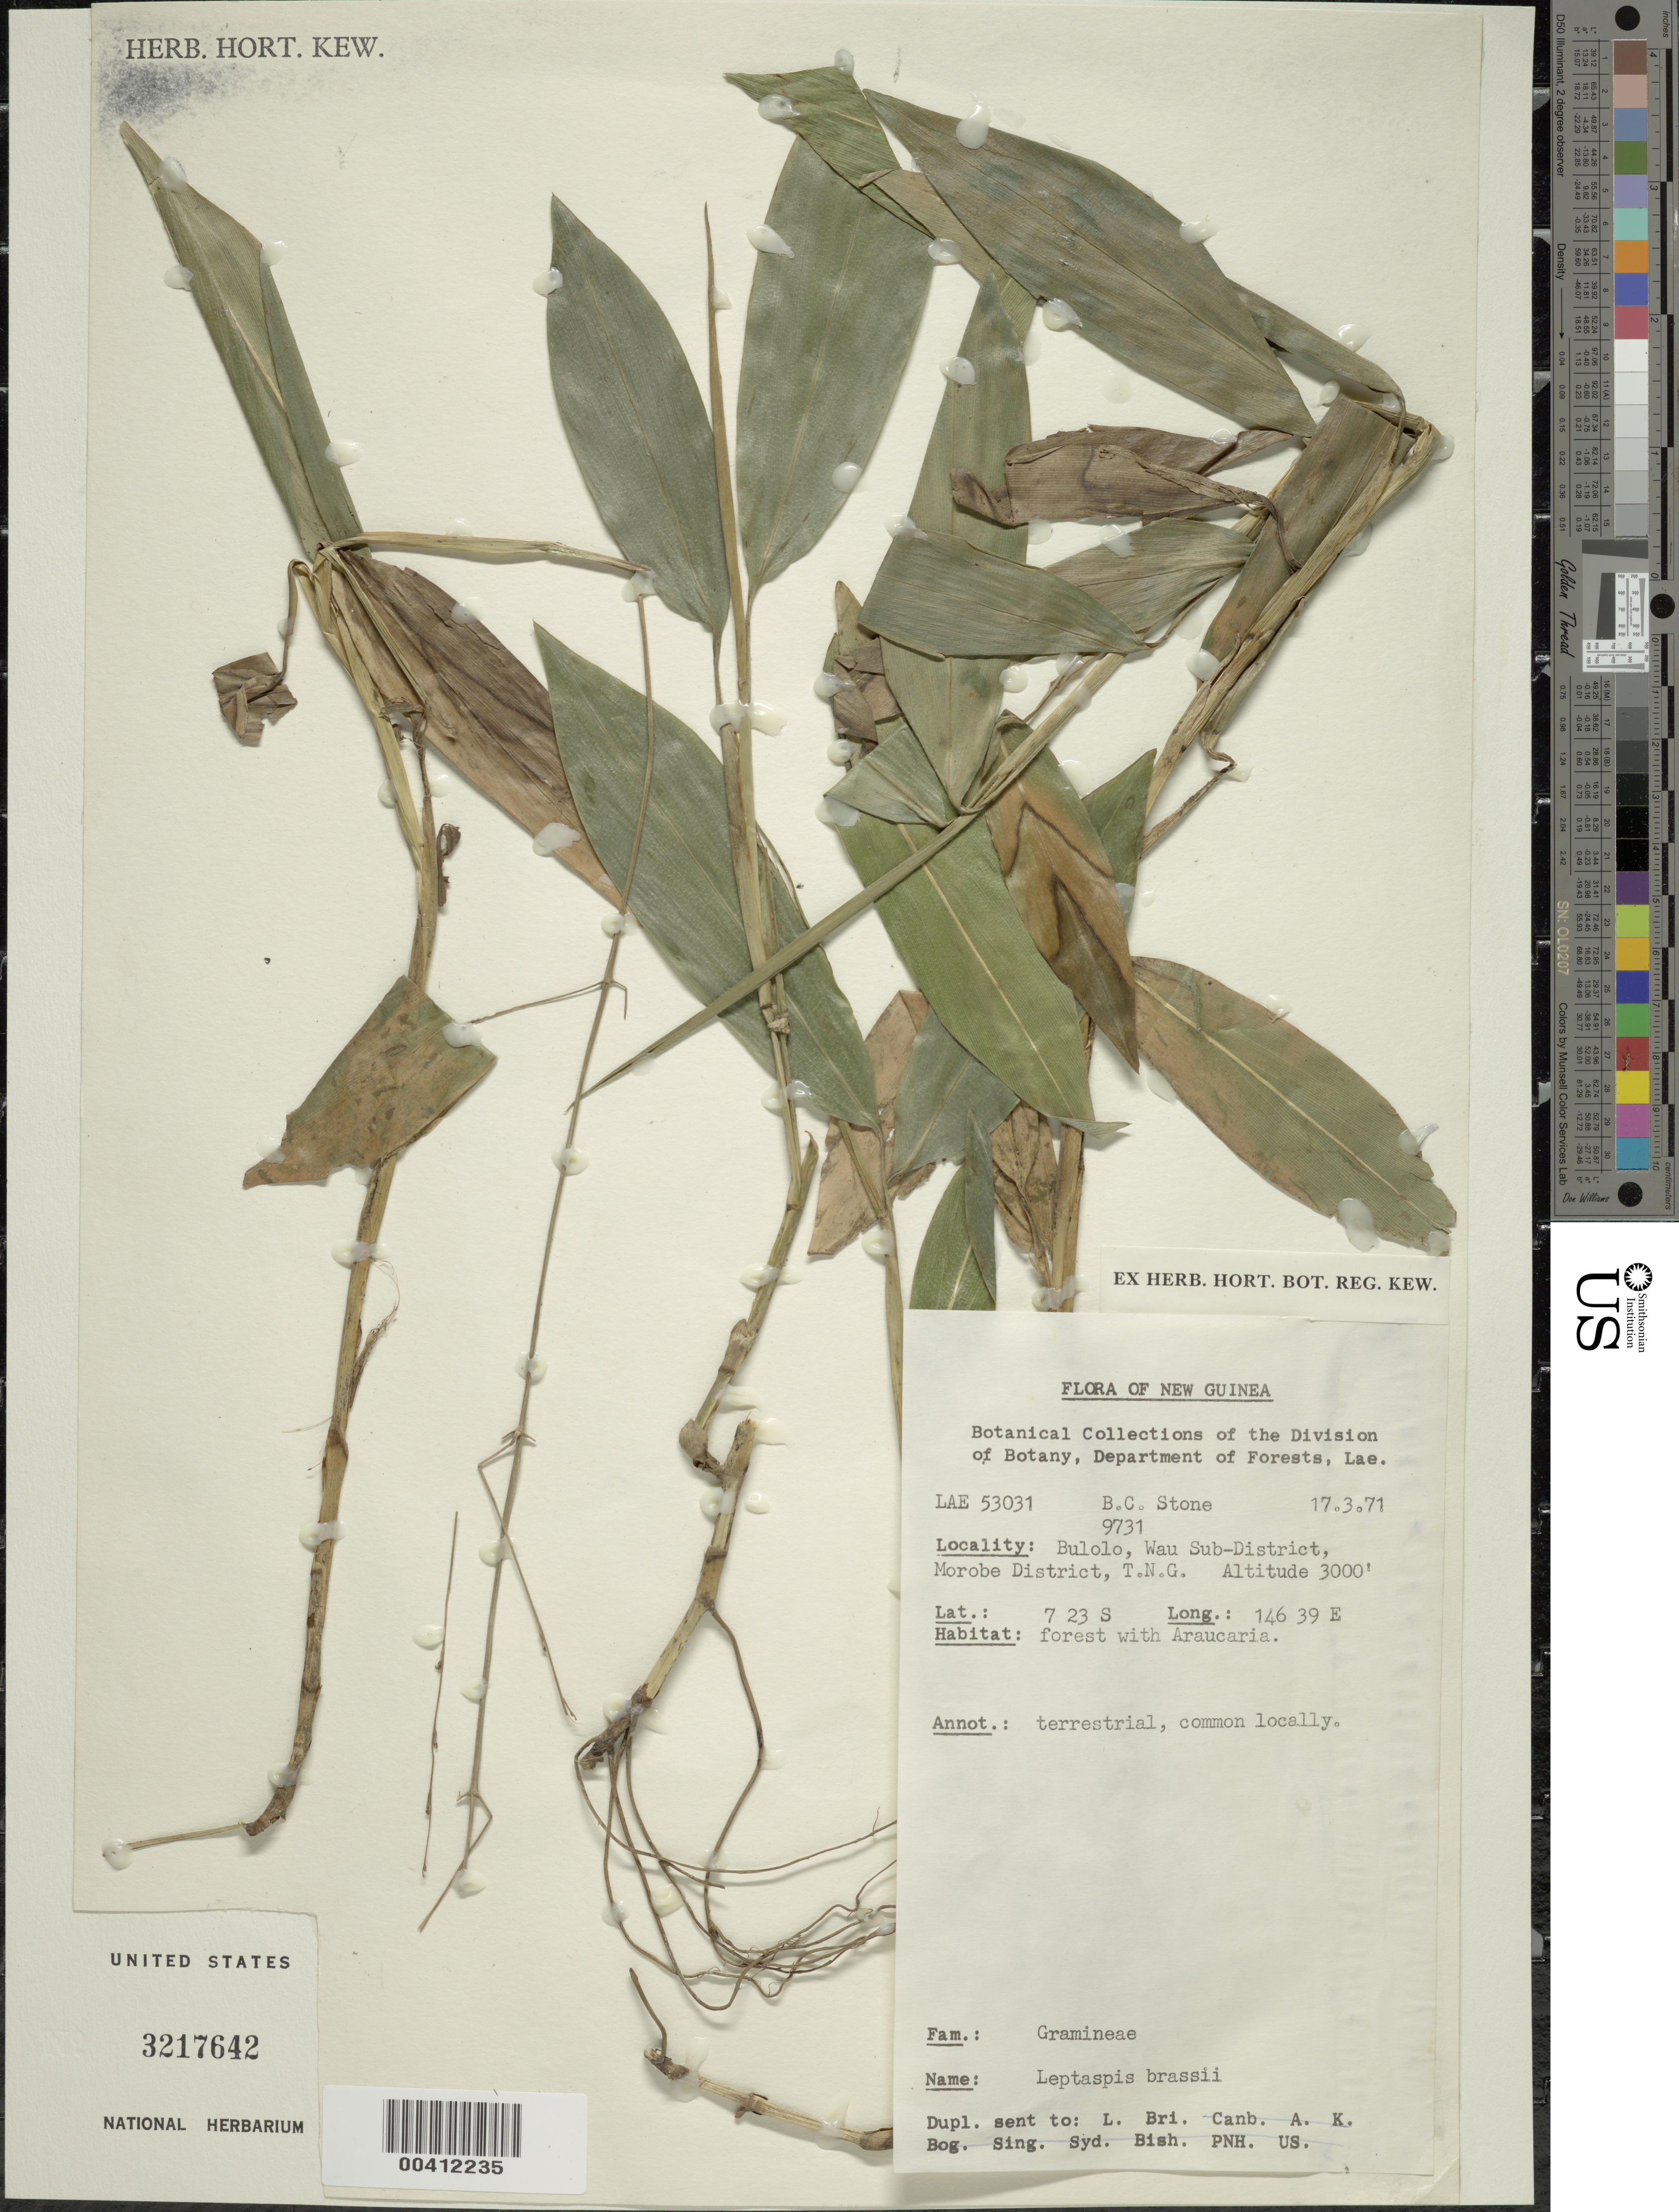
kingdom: Plantae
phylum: Tracheophyta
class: Liliopsida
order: Poales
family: Poaceae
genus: Leptaspis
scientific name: Leptaspis brassii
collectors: B. C. Stone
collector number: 9731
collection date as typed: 17 Mar 1971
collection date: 1971-03-17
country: Papua New Guinea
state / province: Morobe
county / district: Wau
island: New Guinea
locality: Morobe dist., wau sub-dist., bulolo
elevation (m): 914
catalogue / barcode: US 3217642